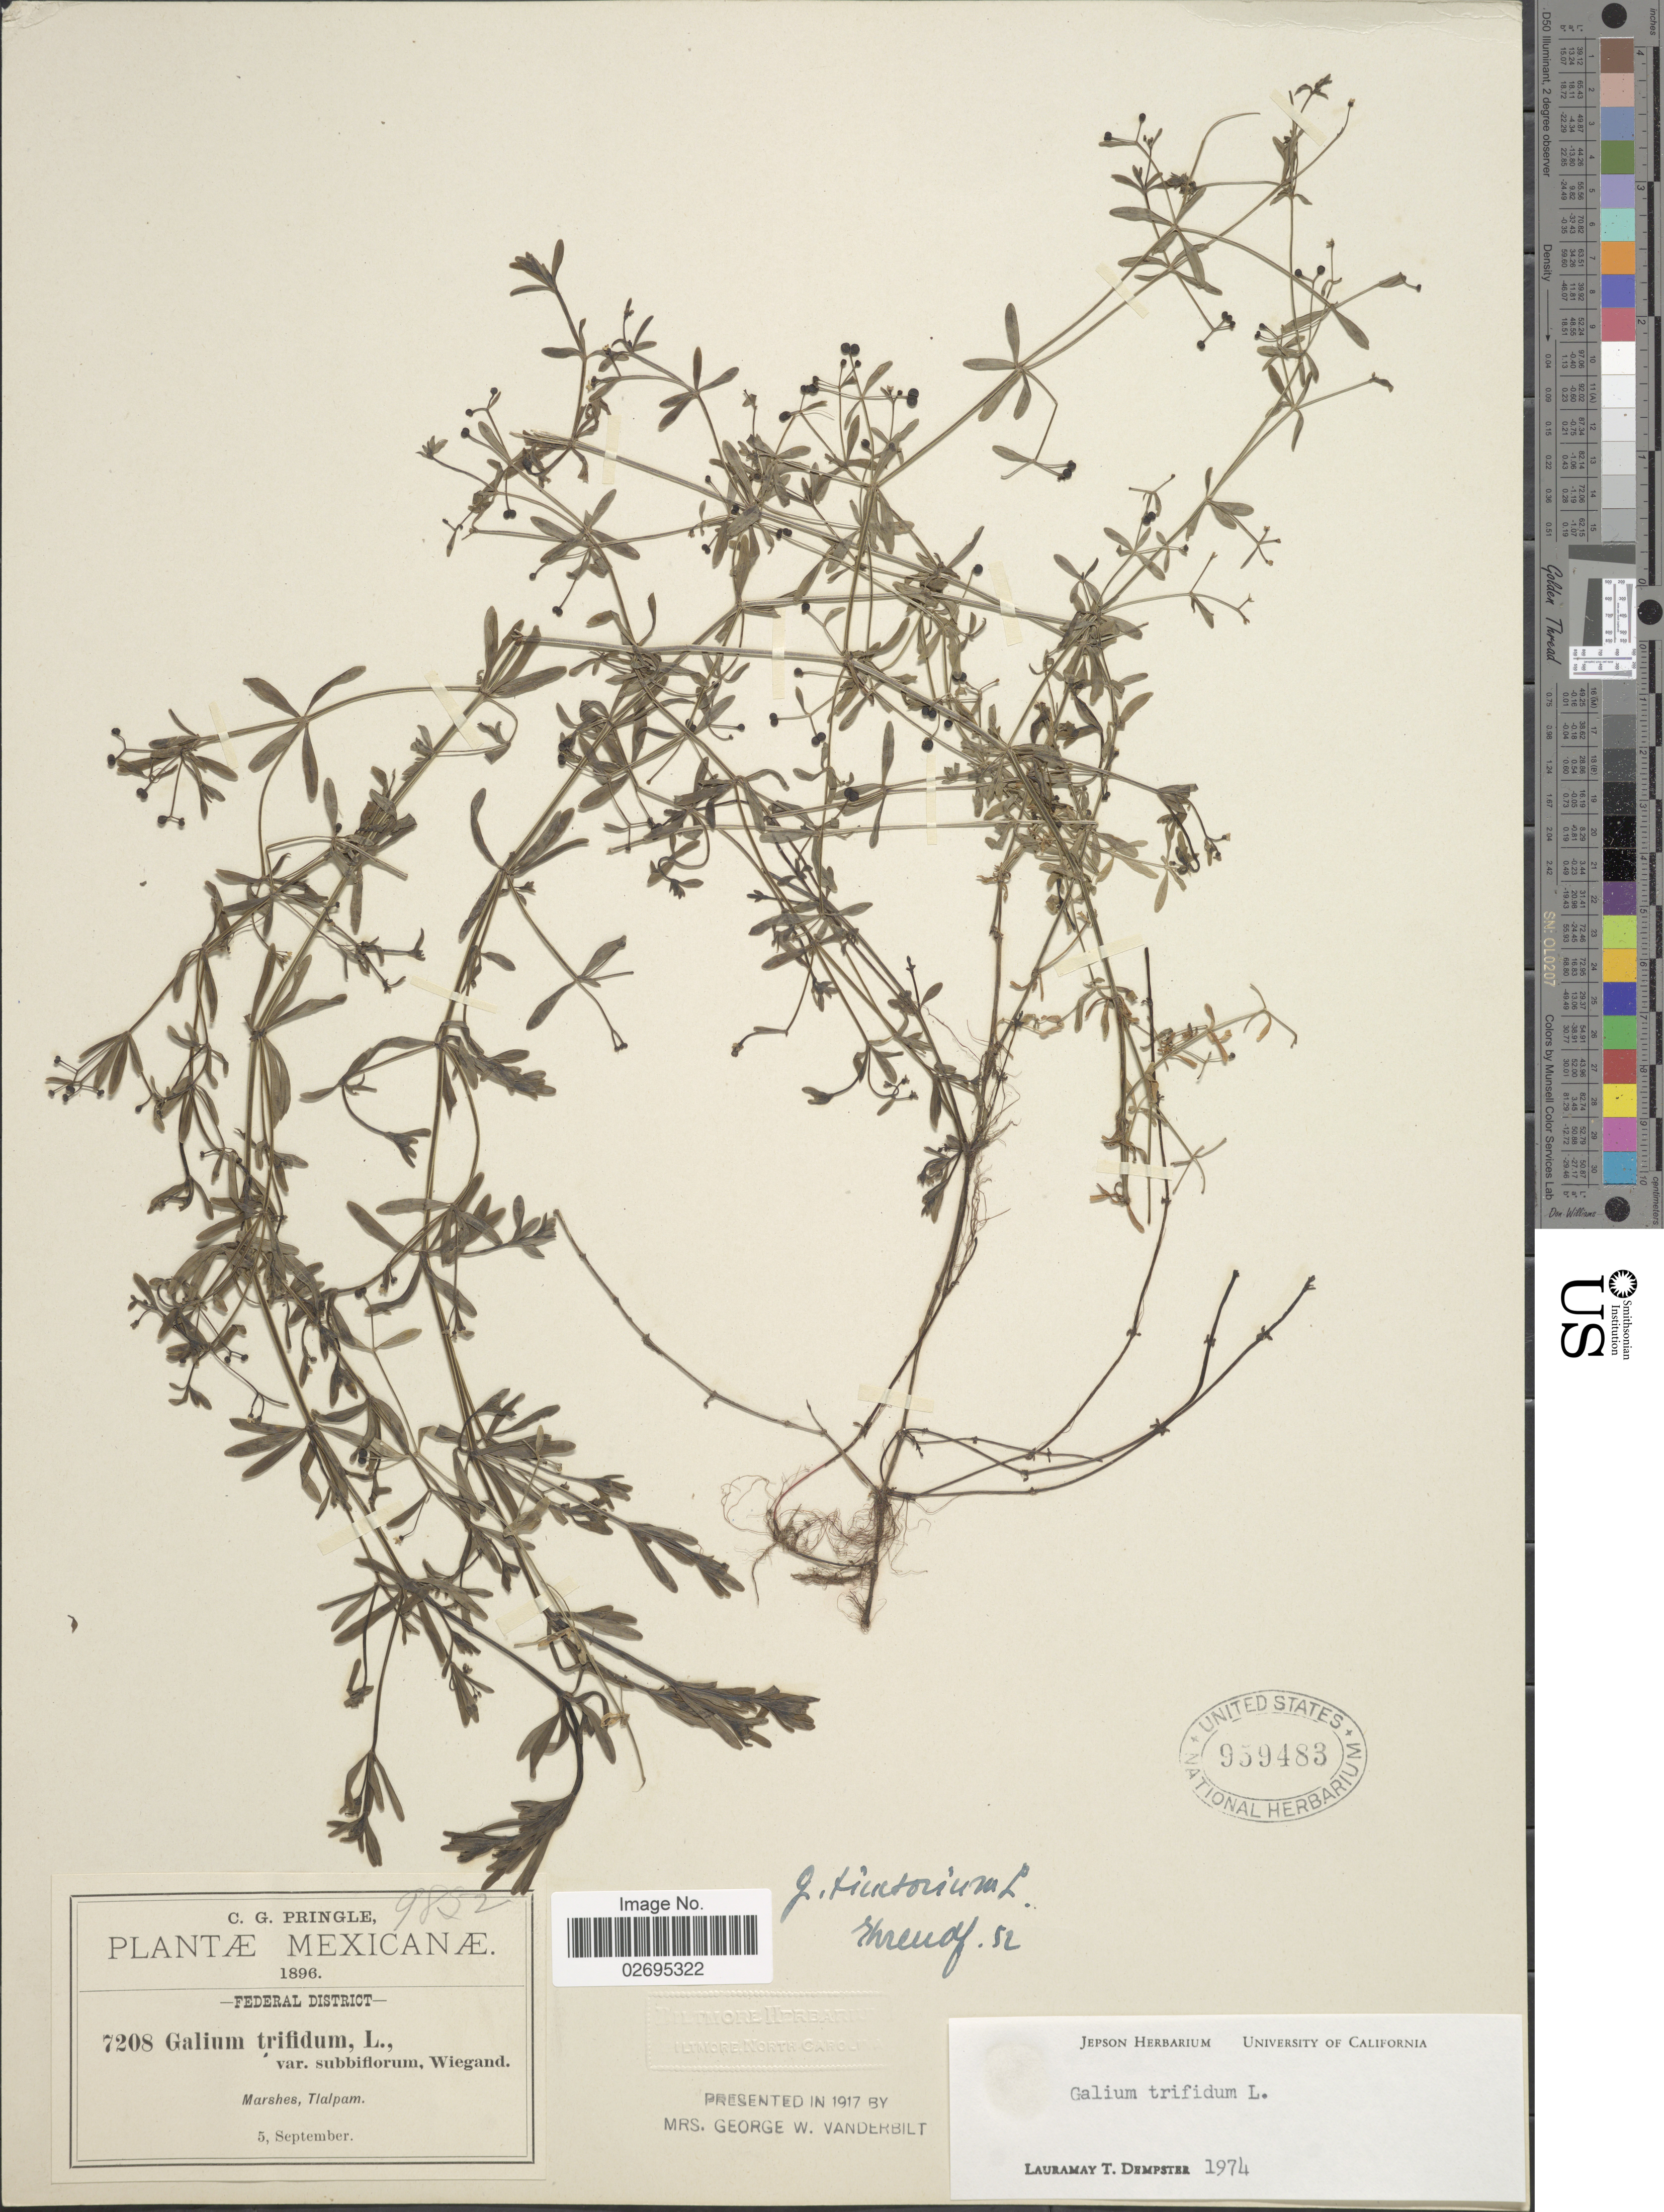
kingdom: Plantae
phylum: Tracheophyta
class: Magnoliopsida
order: Gentianales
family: Rubiaceae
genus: Galium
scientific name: Galium trifidum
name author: L.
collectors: C. G. Pringle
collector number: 7208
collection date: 1896-09-05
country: Mexico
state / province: Distrito Federal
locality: Marshes, Tlalpam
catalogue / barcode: US 959483